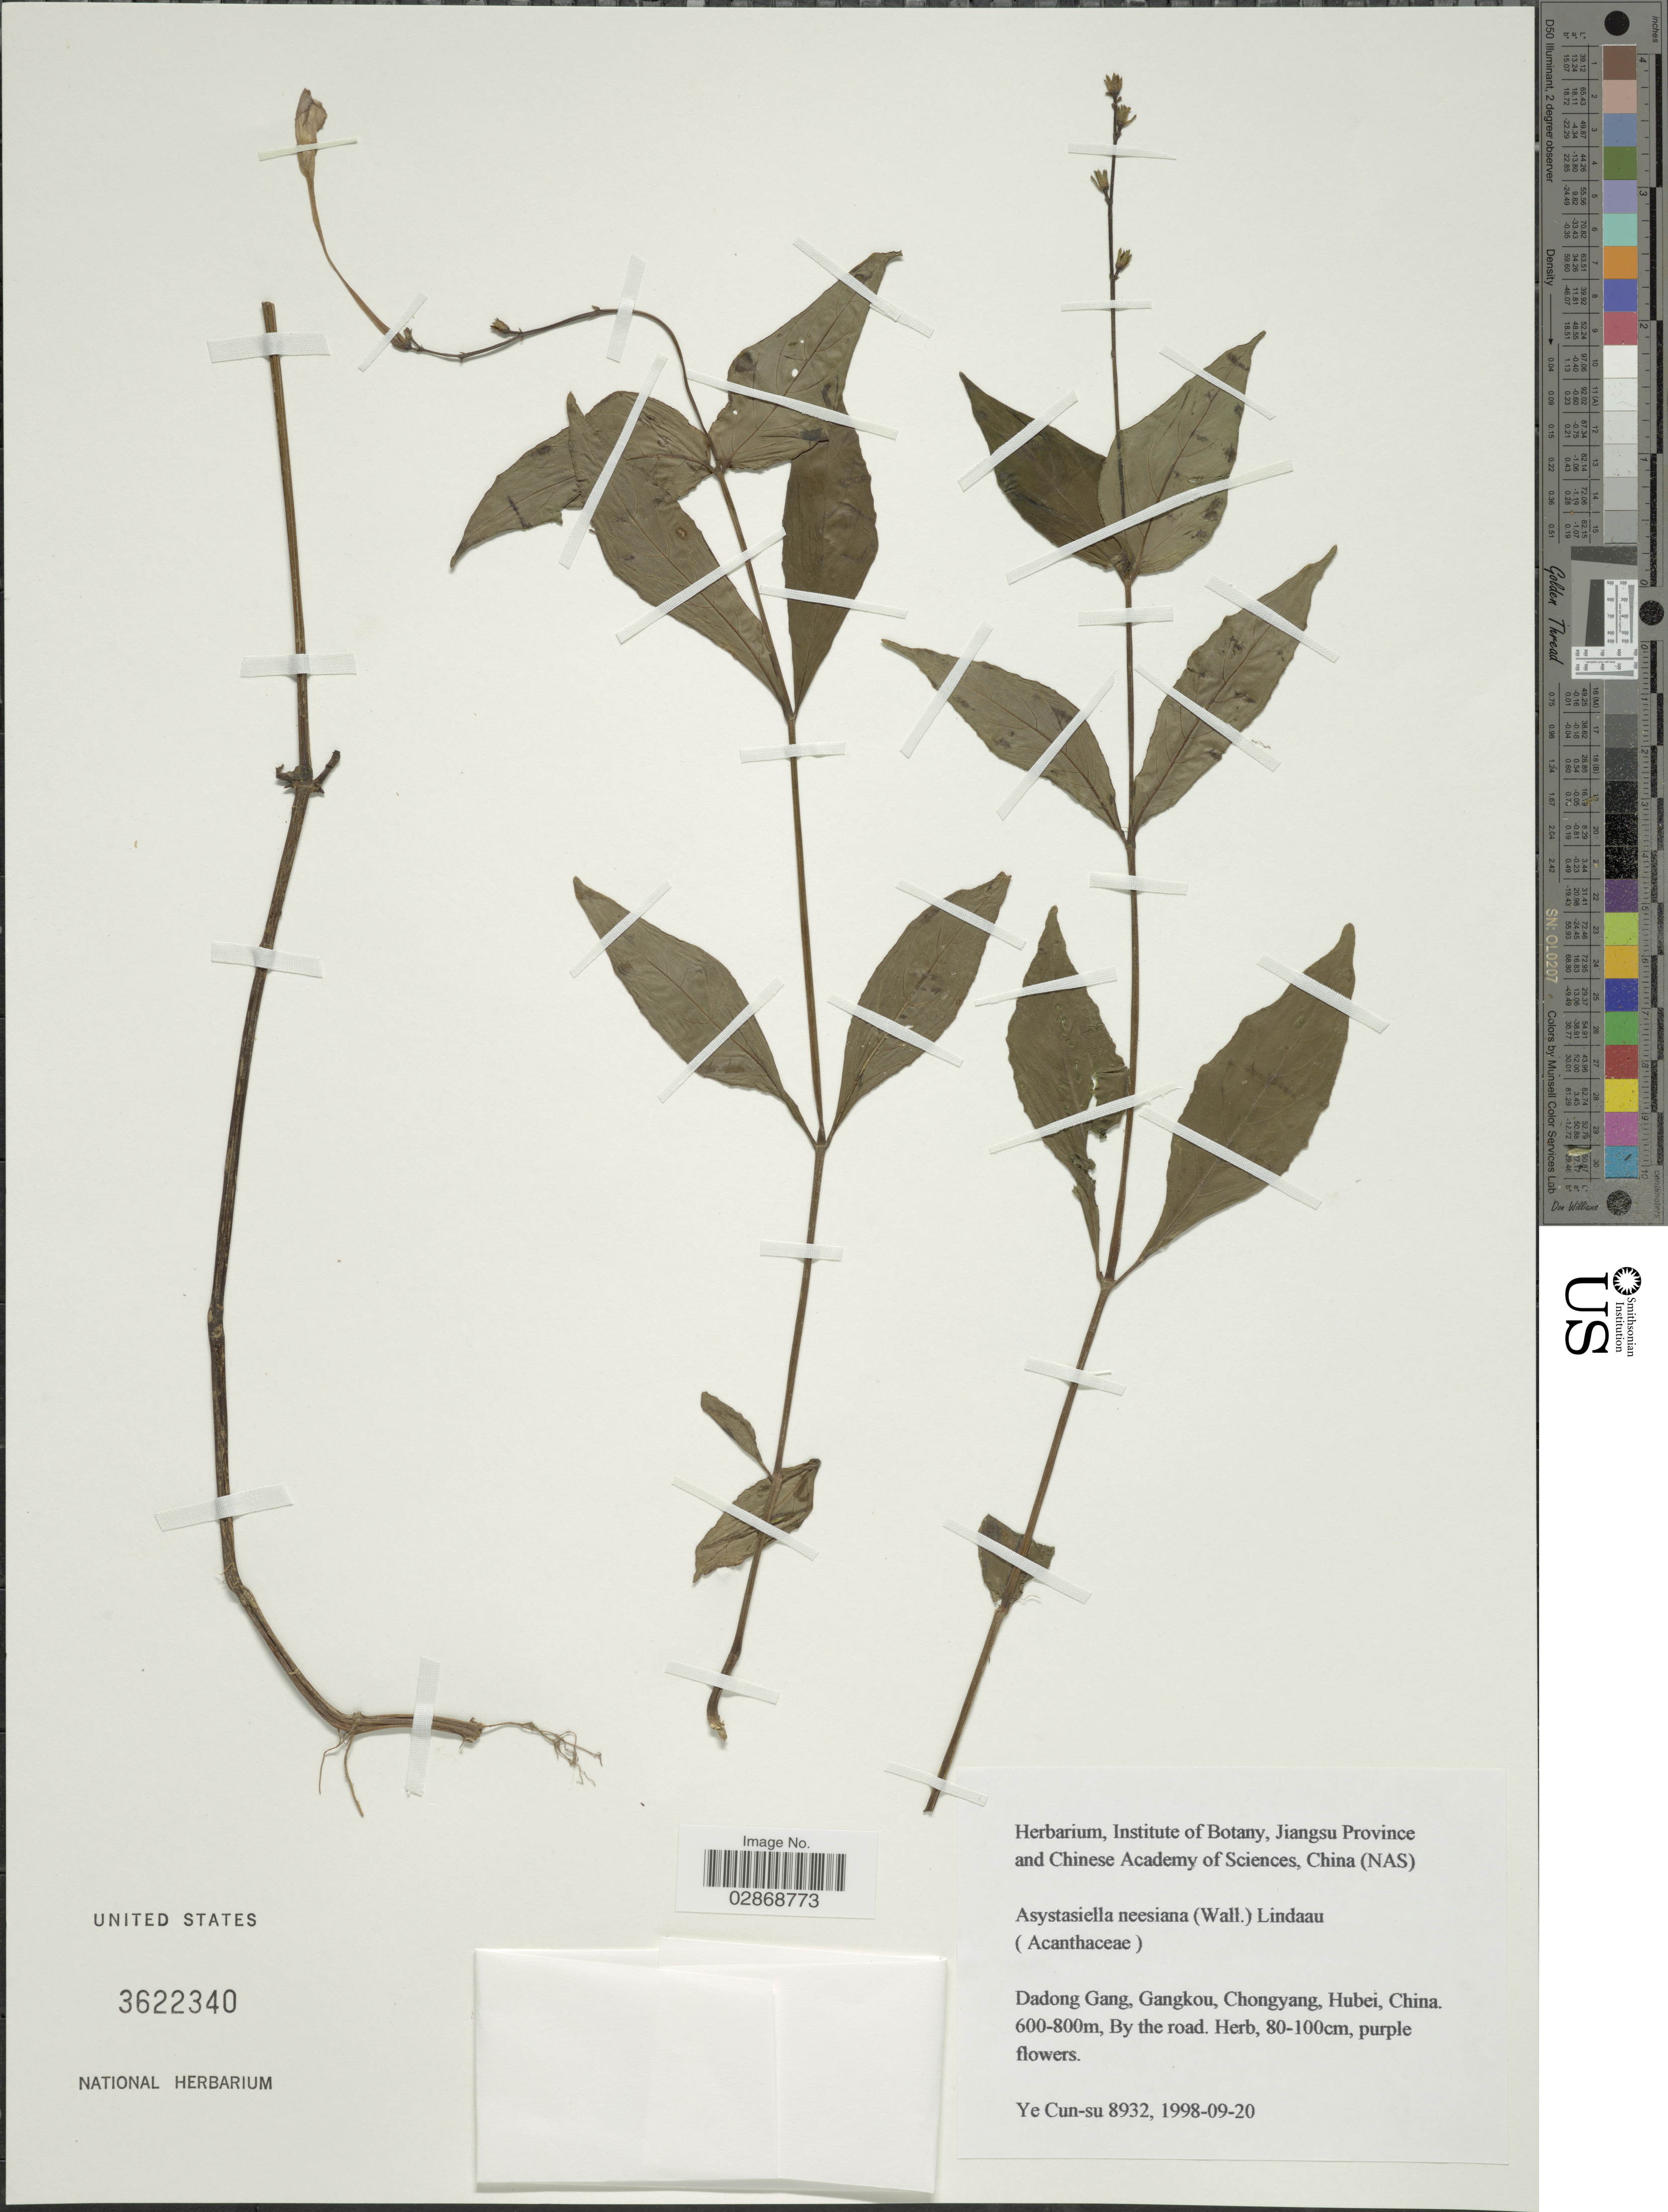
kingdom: Plantae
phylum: Tracheophyta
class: Magnoliopsida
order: Lamiales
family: Acanthaceae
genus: Asystasiella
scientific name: Asystasiella neesiana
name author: (Wall.) Lindau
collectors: Ye Cun-su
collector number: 8932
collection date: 1998-09-20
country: China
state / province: Hubei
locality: Dadong Gang, Gangkou, Chongyang.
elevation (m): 600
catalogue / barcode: US 3622340